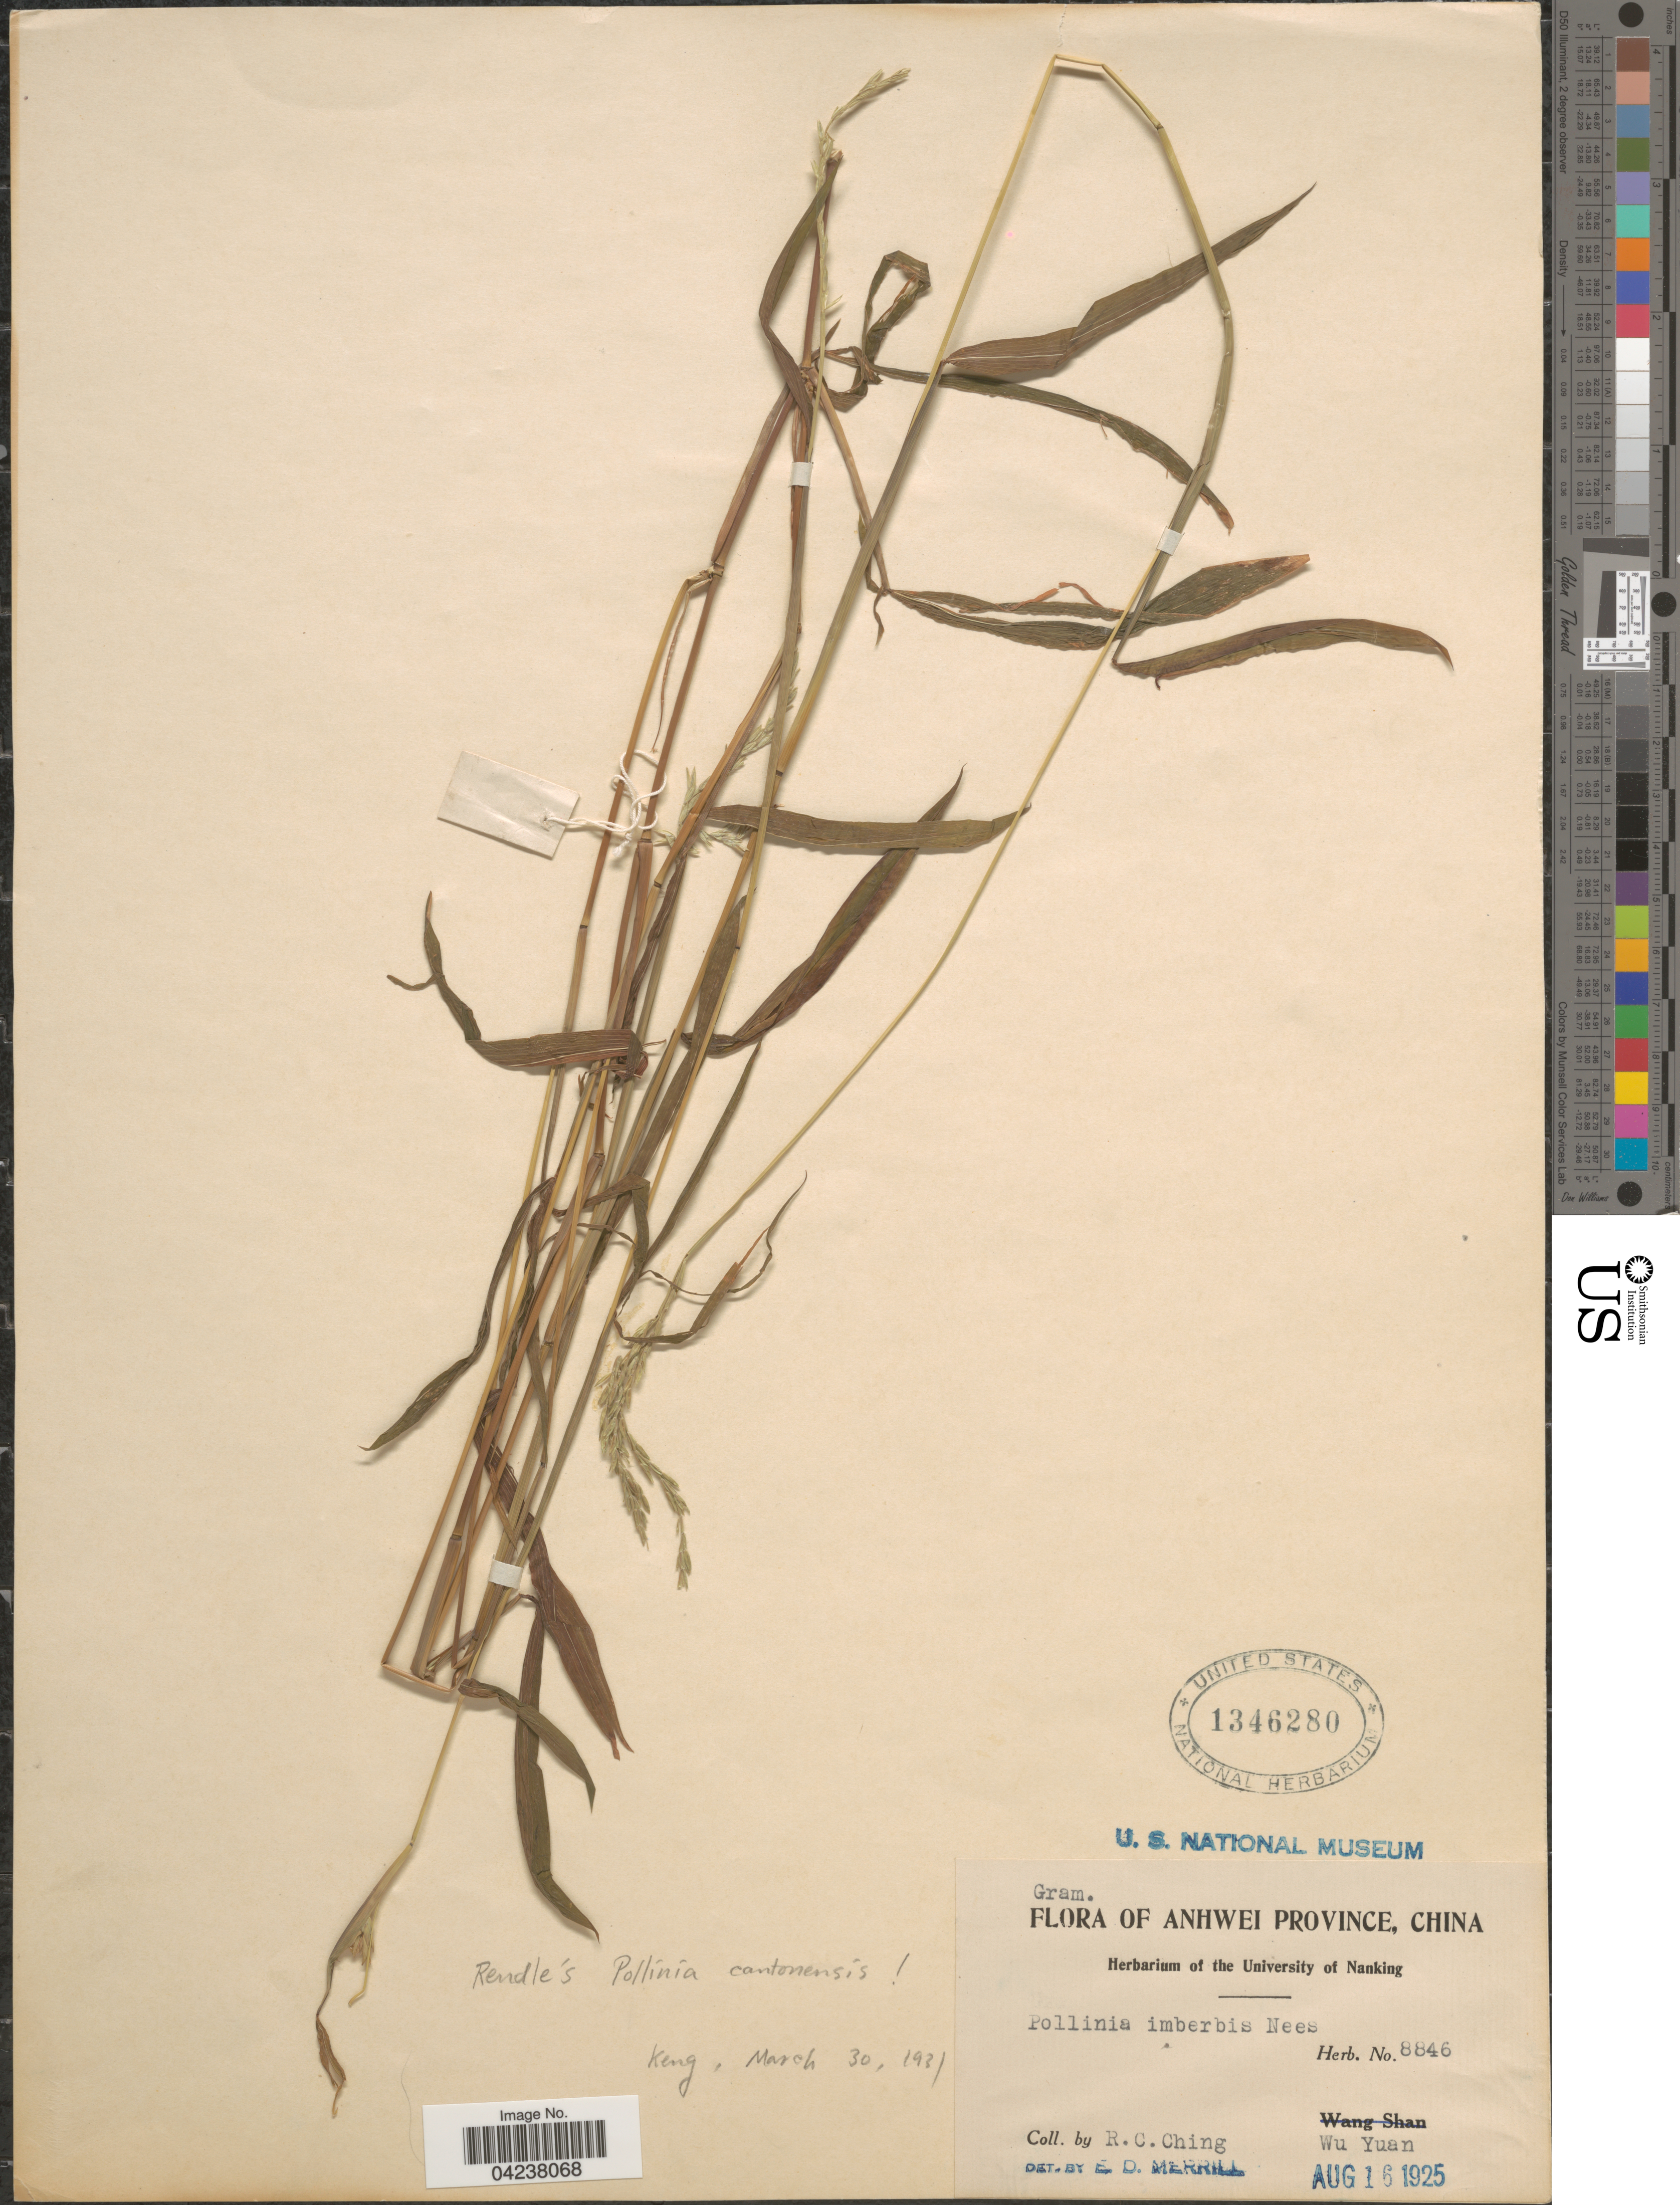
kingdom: Plantae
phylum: Tracheophyta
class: Liliopsida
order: Poales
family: Poaceae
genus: Microstegium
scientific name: Microstegium vimineum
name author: (Trin.) A. Camus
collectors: R. C. Ching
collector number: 8846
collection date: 1925-08-16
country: China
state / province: Anhui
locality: Anhwei Province. Wu Yuan.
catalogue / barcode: US 1346280